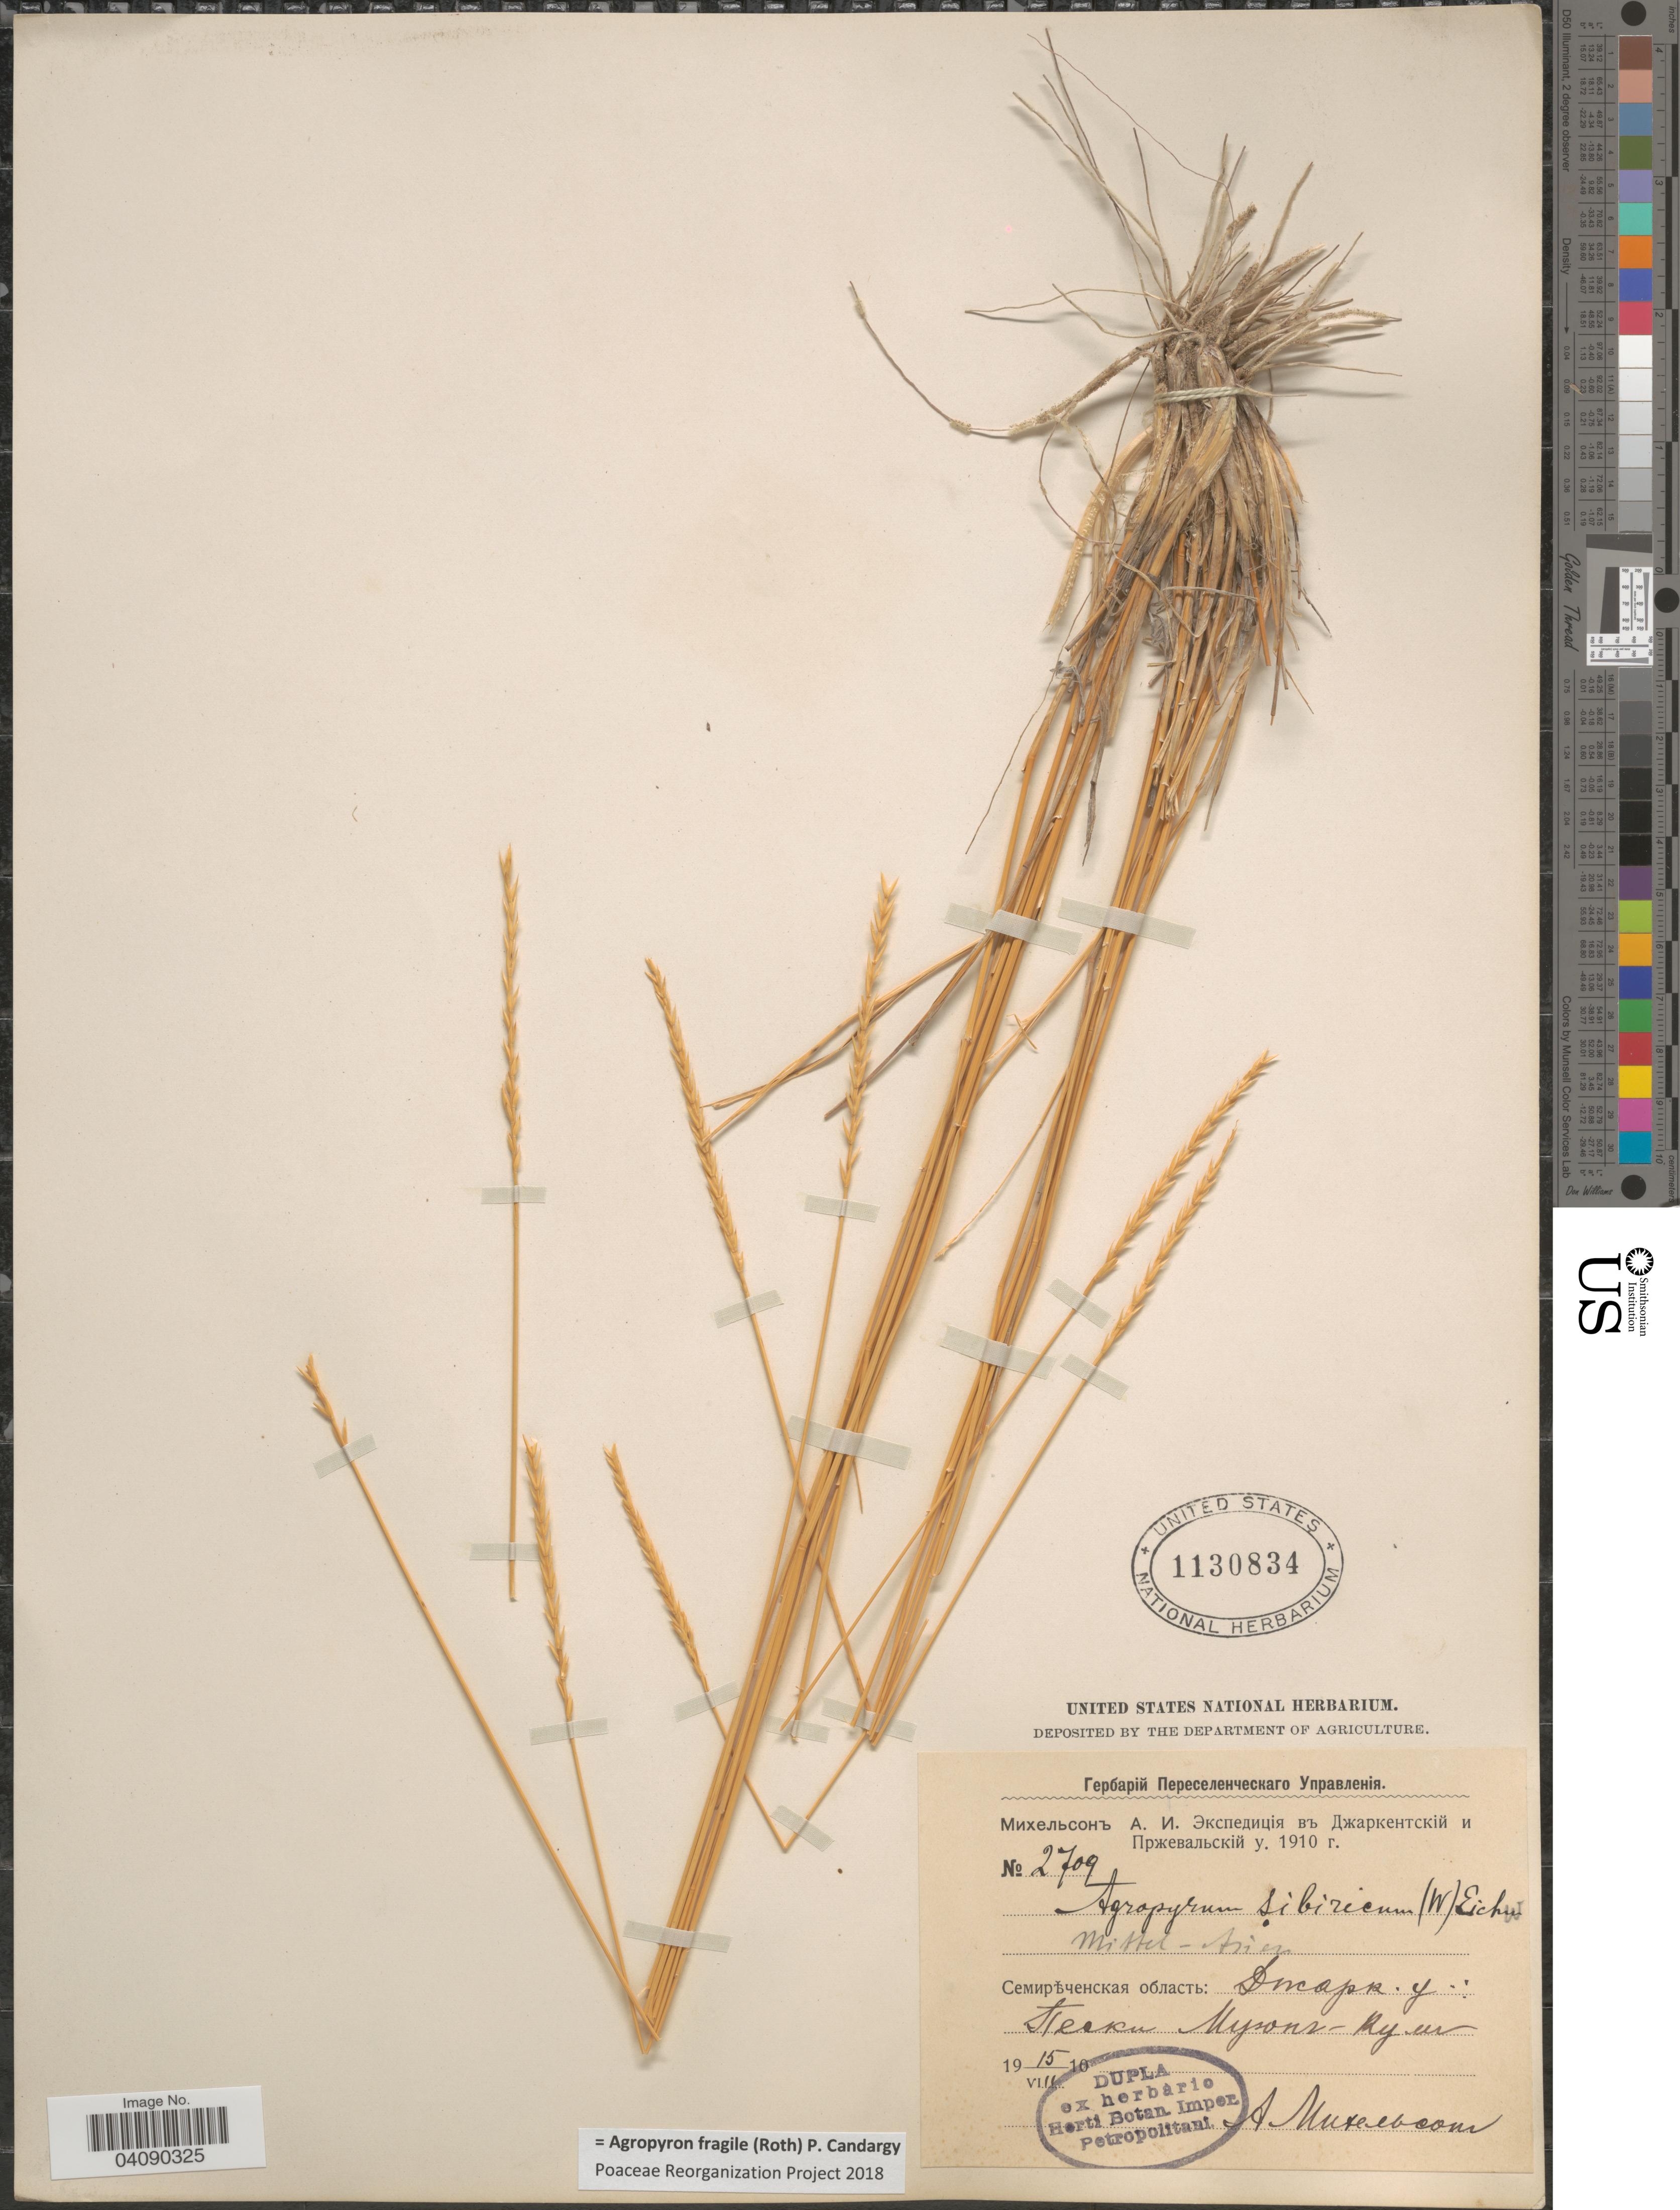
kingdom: Plantae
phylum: Tracheophyta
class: Liliopsida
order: Poales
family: Poaceae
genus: Agropyron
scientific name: Agropyron fragile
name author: (Roth) Candargy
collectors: A. Mikhelson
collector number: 2709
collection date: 1910-08-15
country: Kazakhstan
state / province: Almaty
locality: Muyun-Kum dand desert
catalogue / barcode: US 1130834